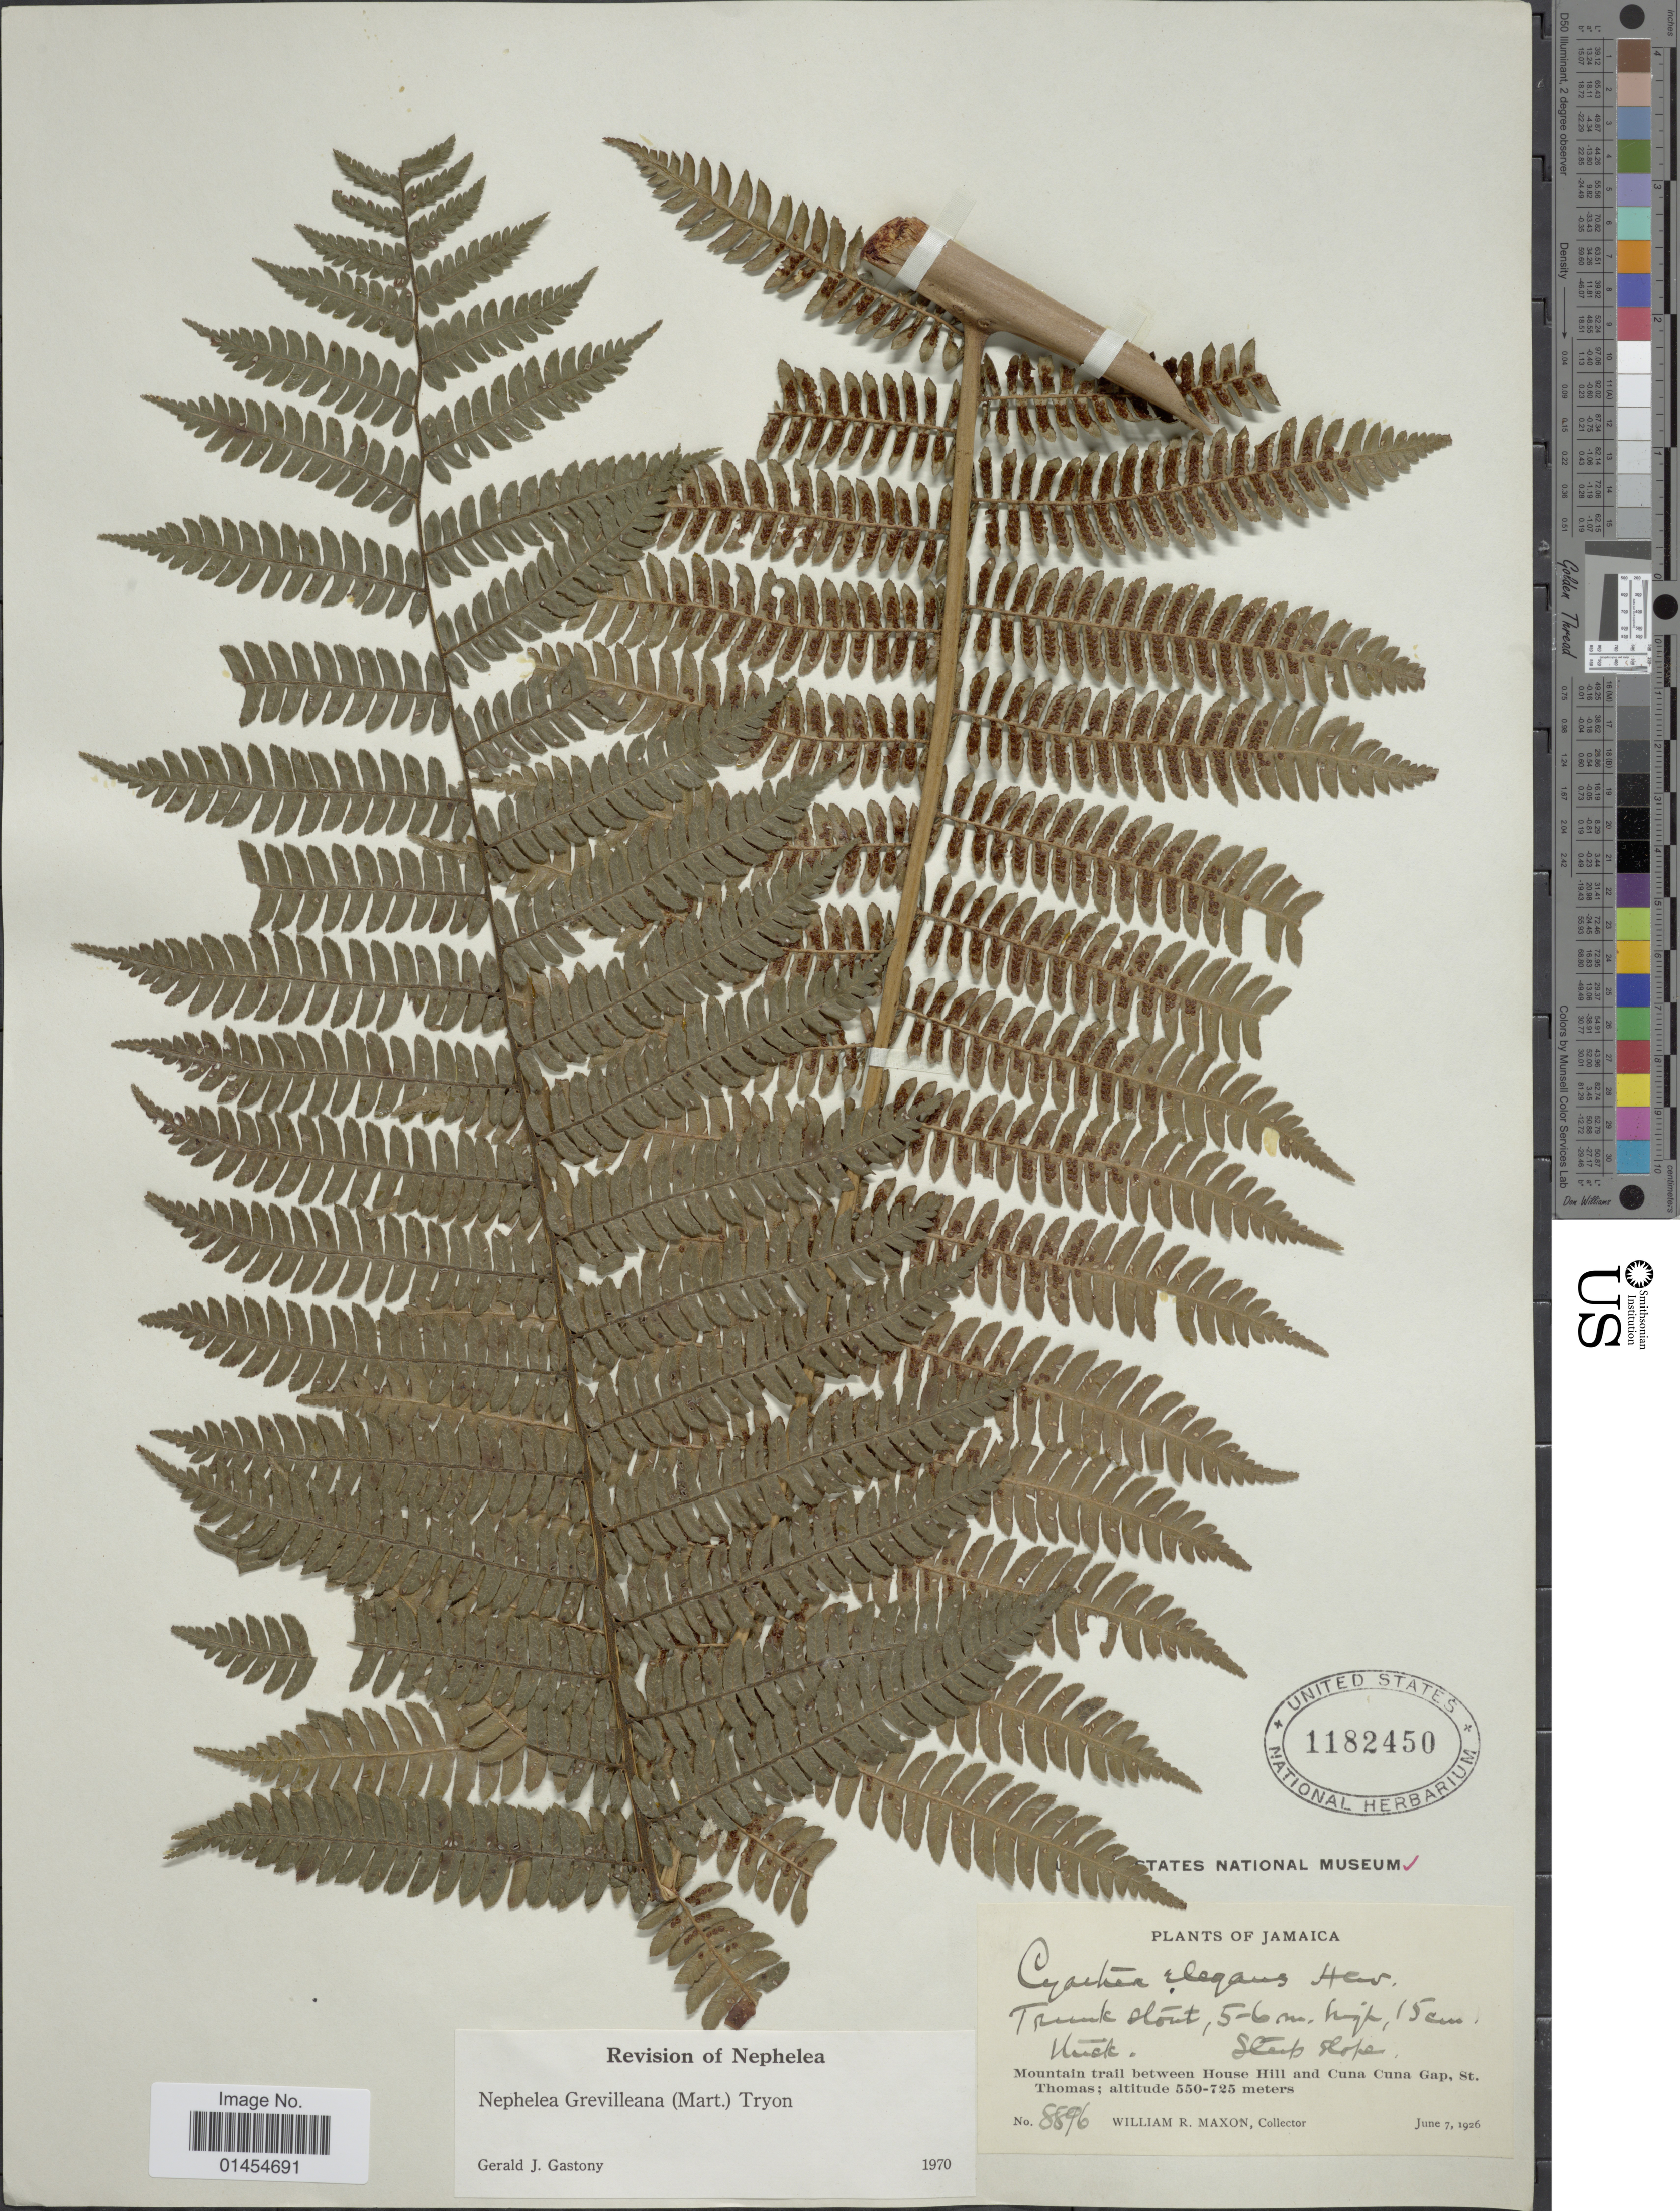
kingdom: Plantae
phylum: Tracheophyta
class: Polypodiopsida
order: Cyatheales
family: Cyatheaceae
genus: Alsophila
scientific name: Alsophila grevilleana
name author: (Mart.) D.S. Conant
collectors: W. R. Maxon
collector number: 8896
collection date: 1926-06-07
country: Jamaica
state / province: Saint Thomas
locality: Mountain trail between House Hill and Cuna Cuna Gap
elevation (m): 550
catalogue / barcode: US 1182450